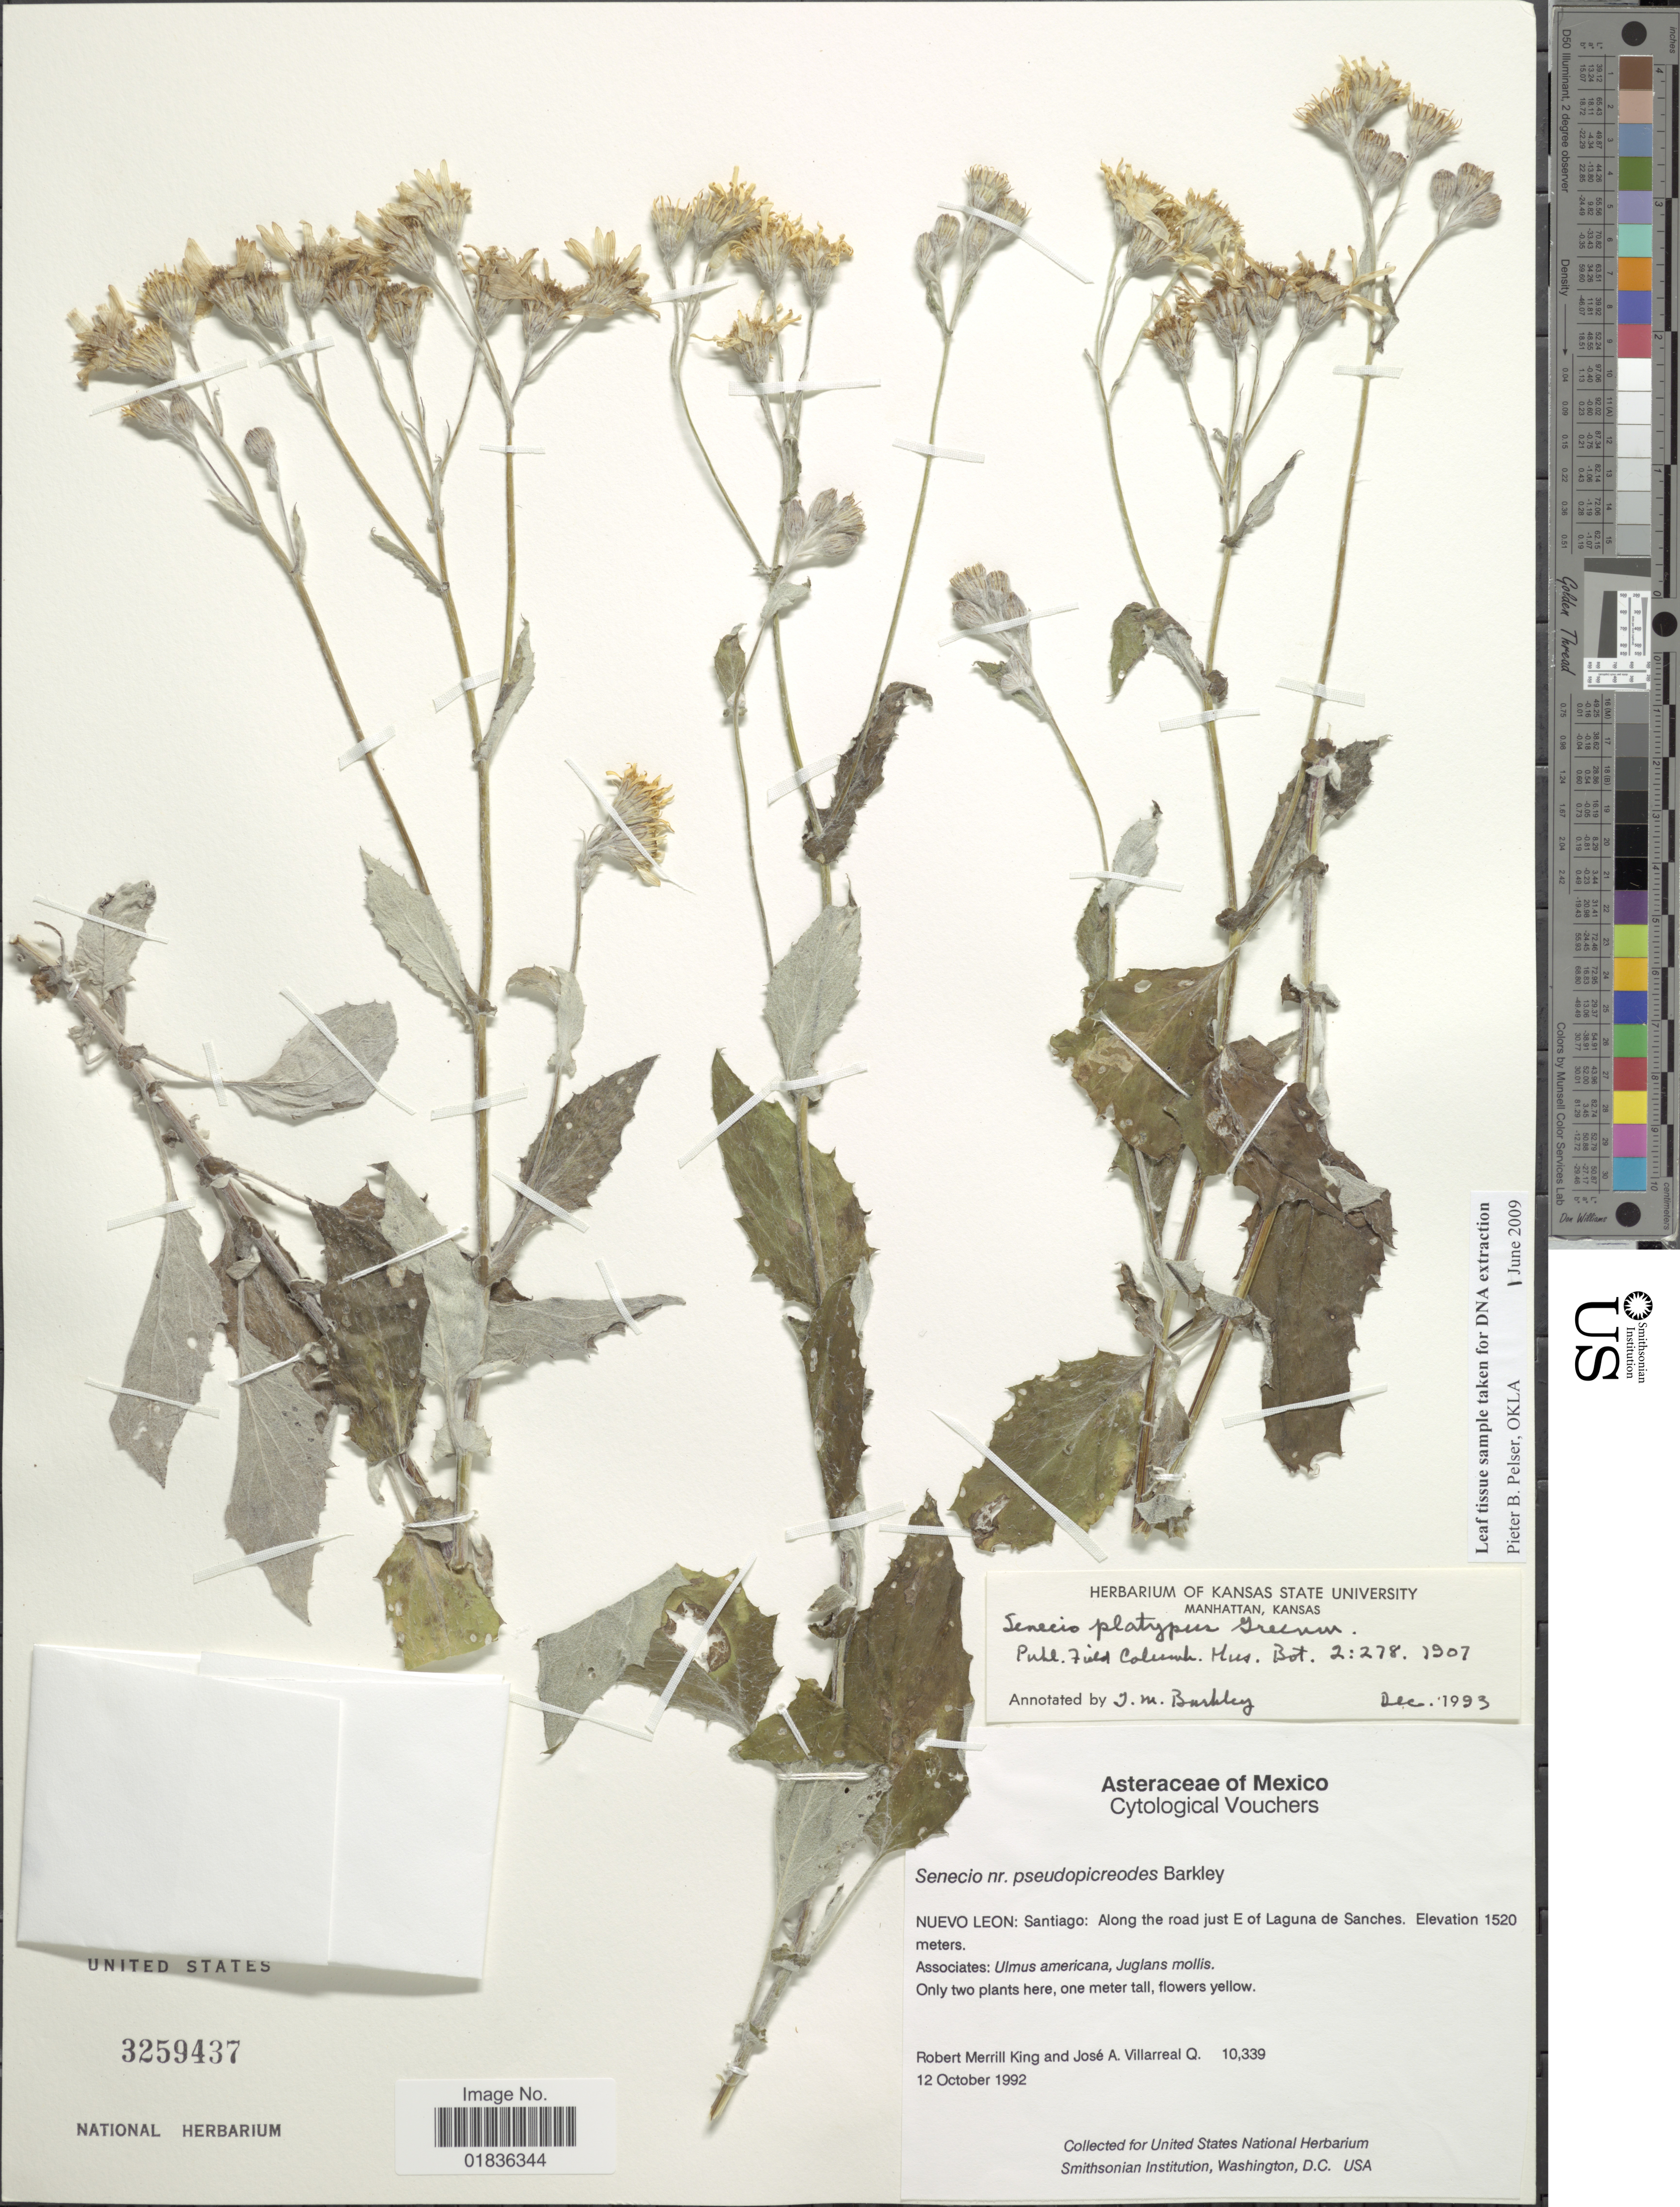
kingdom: Plantae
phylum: Tracheophyta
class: Magnoliopsida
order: Asterales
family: Asteraceae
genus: Senecio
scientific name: Senecio platypus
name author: Greenm.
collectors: R. M. King & J. Villarreal-Quintanilla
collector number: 10339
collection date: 1992-10-12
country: Mexico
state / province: Nuevo León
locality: Santiagi: along the road just E of Laguna de Sanches.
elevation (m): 1520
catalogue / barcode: US 3259437